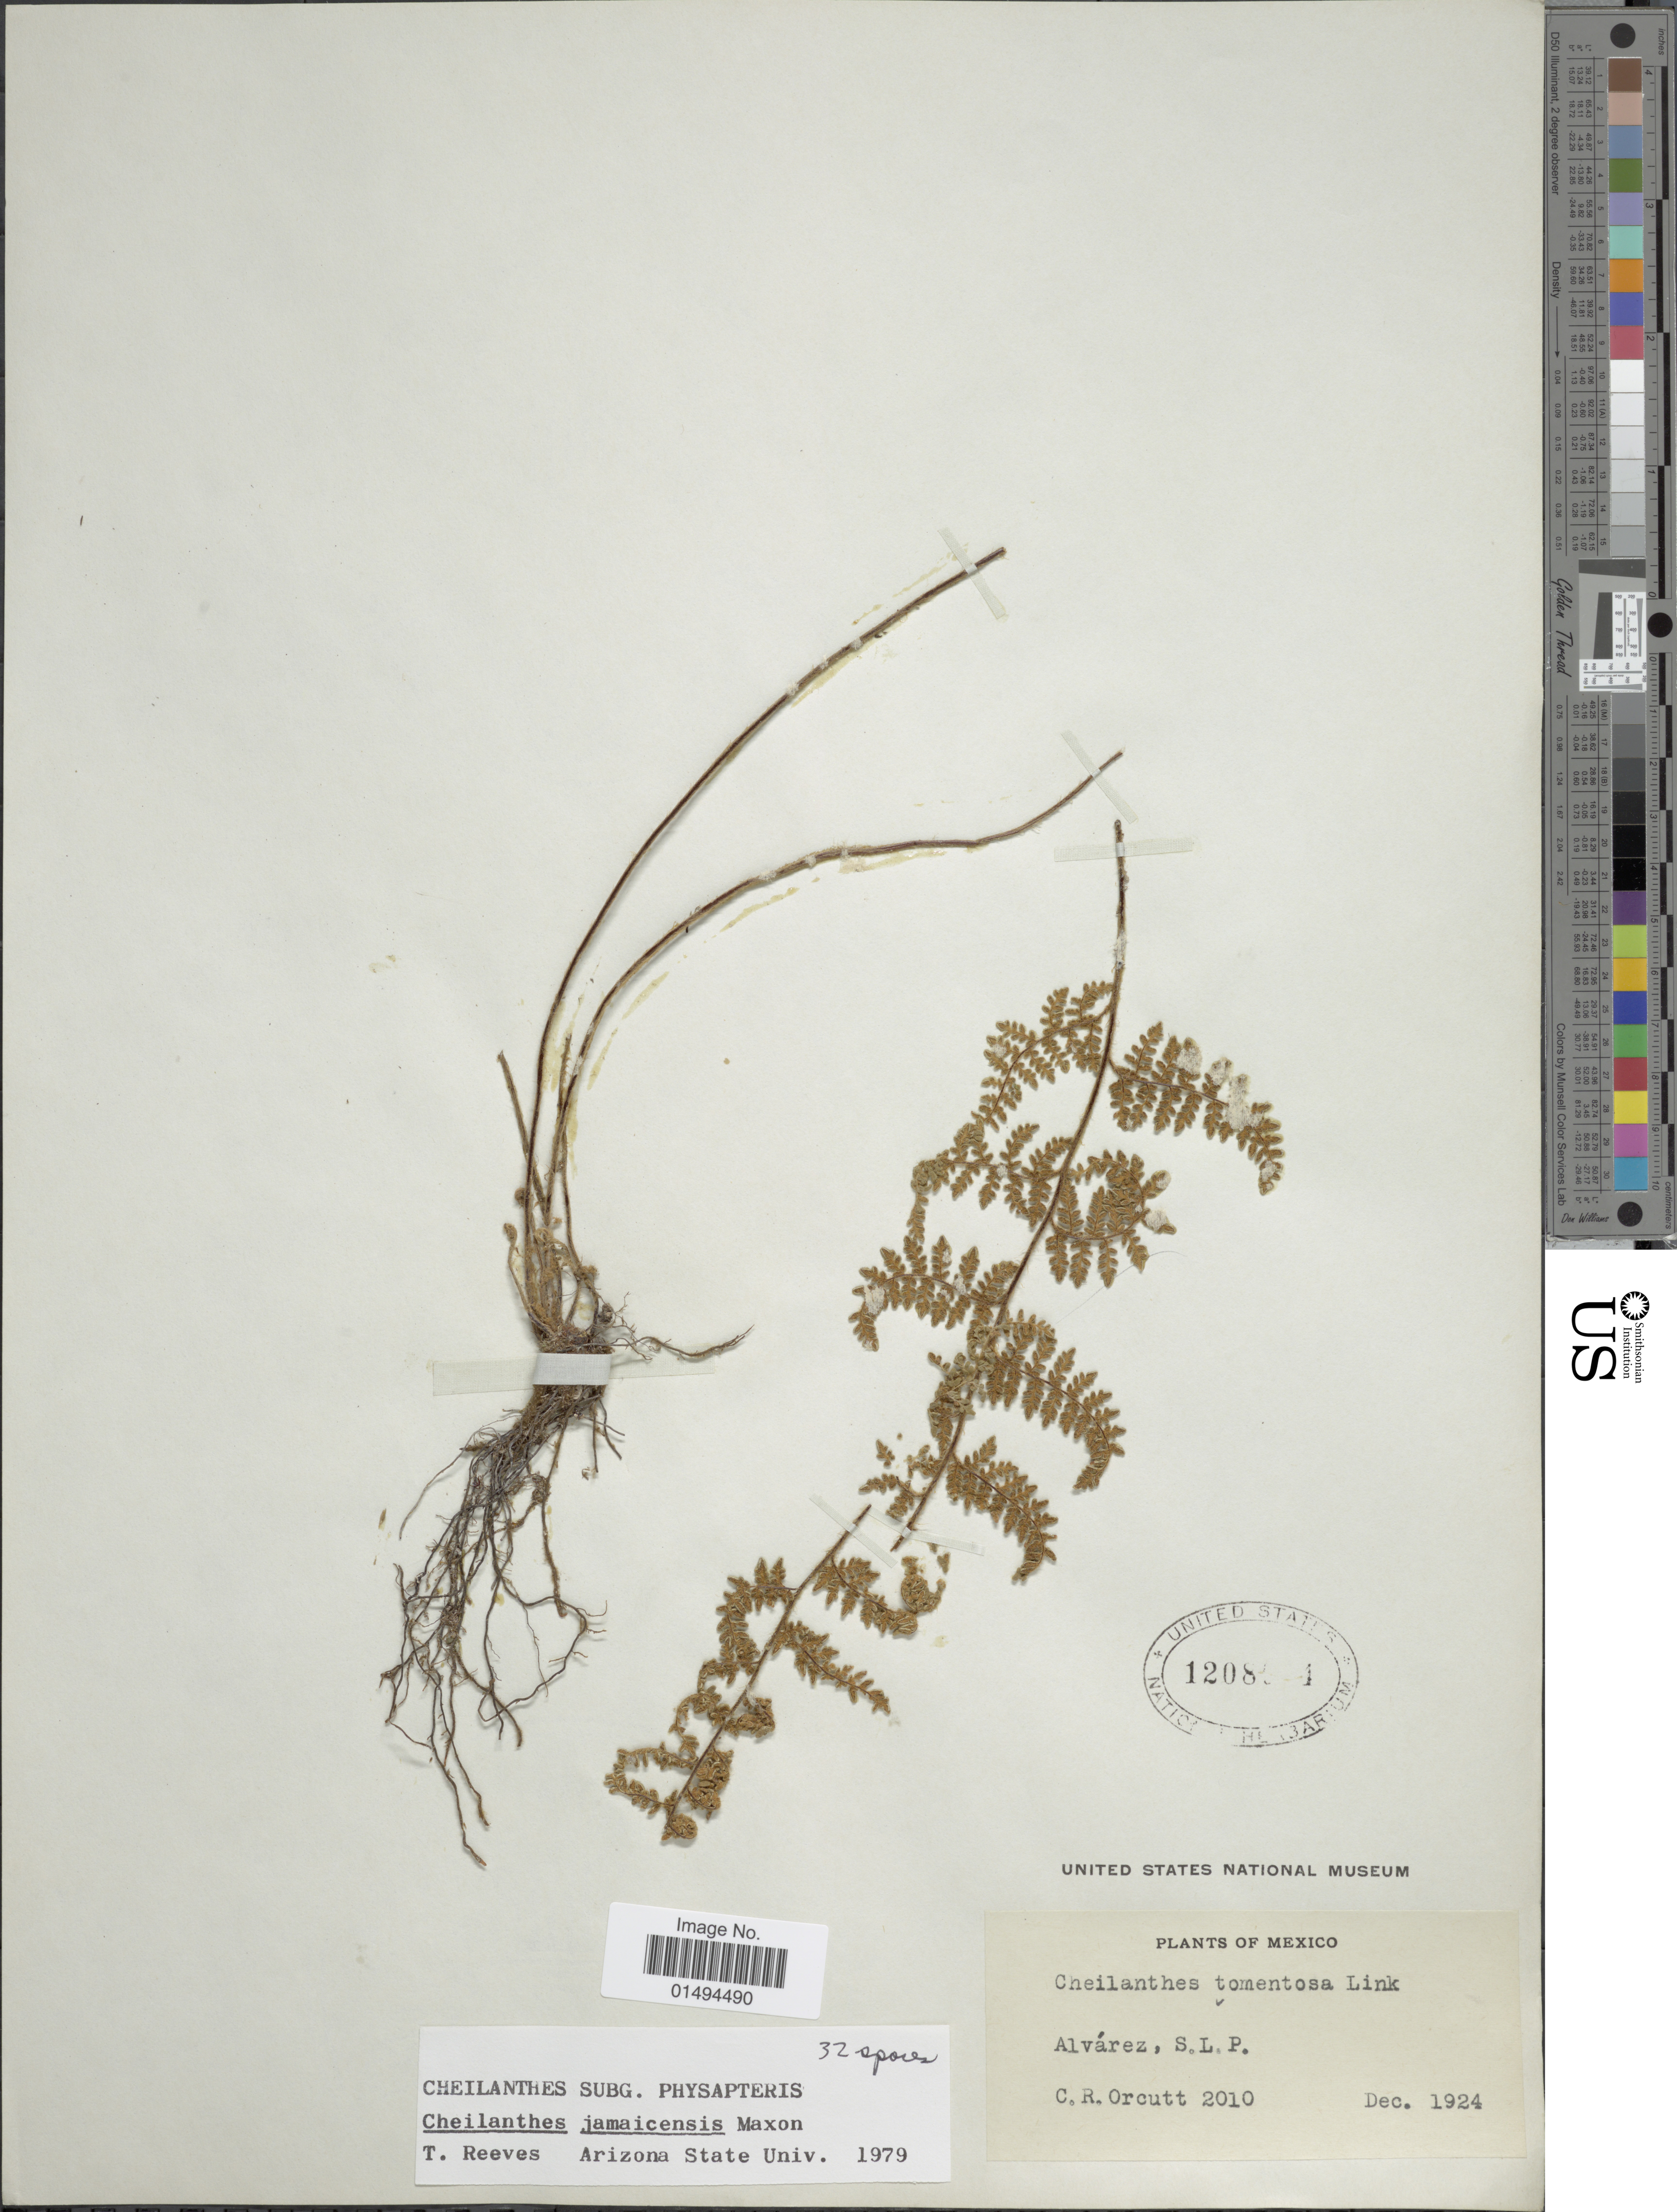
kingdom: Plantae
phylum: Tracheophyta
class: Polypodiopsida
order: Polypodiales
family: Pteridaceae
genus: Myriopteris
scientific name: Myriopteris jamaicensis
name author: (Maxon) Grusz & Windham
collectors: C. R. Orcutt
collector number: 2010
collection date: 1924-12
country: Mexico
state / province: San Luis Potosí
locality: Alvarez, S. L. P